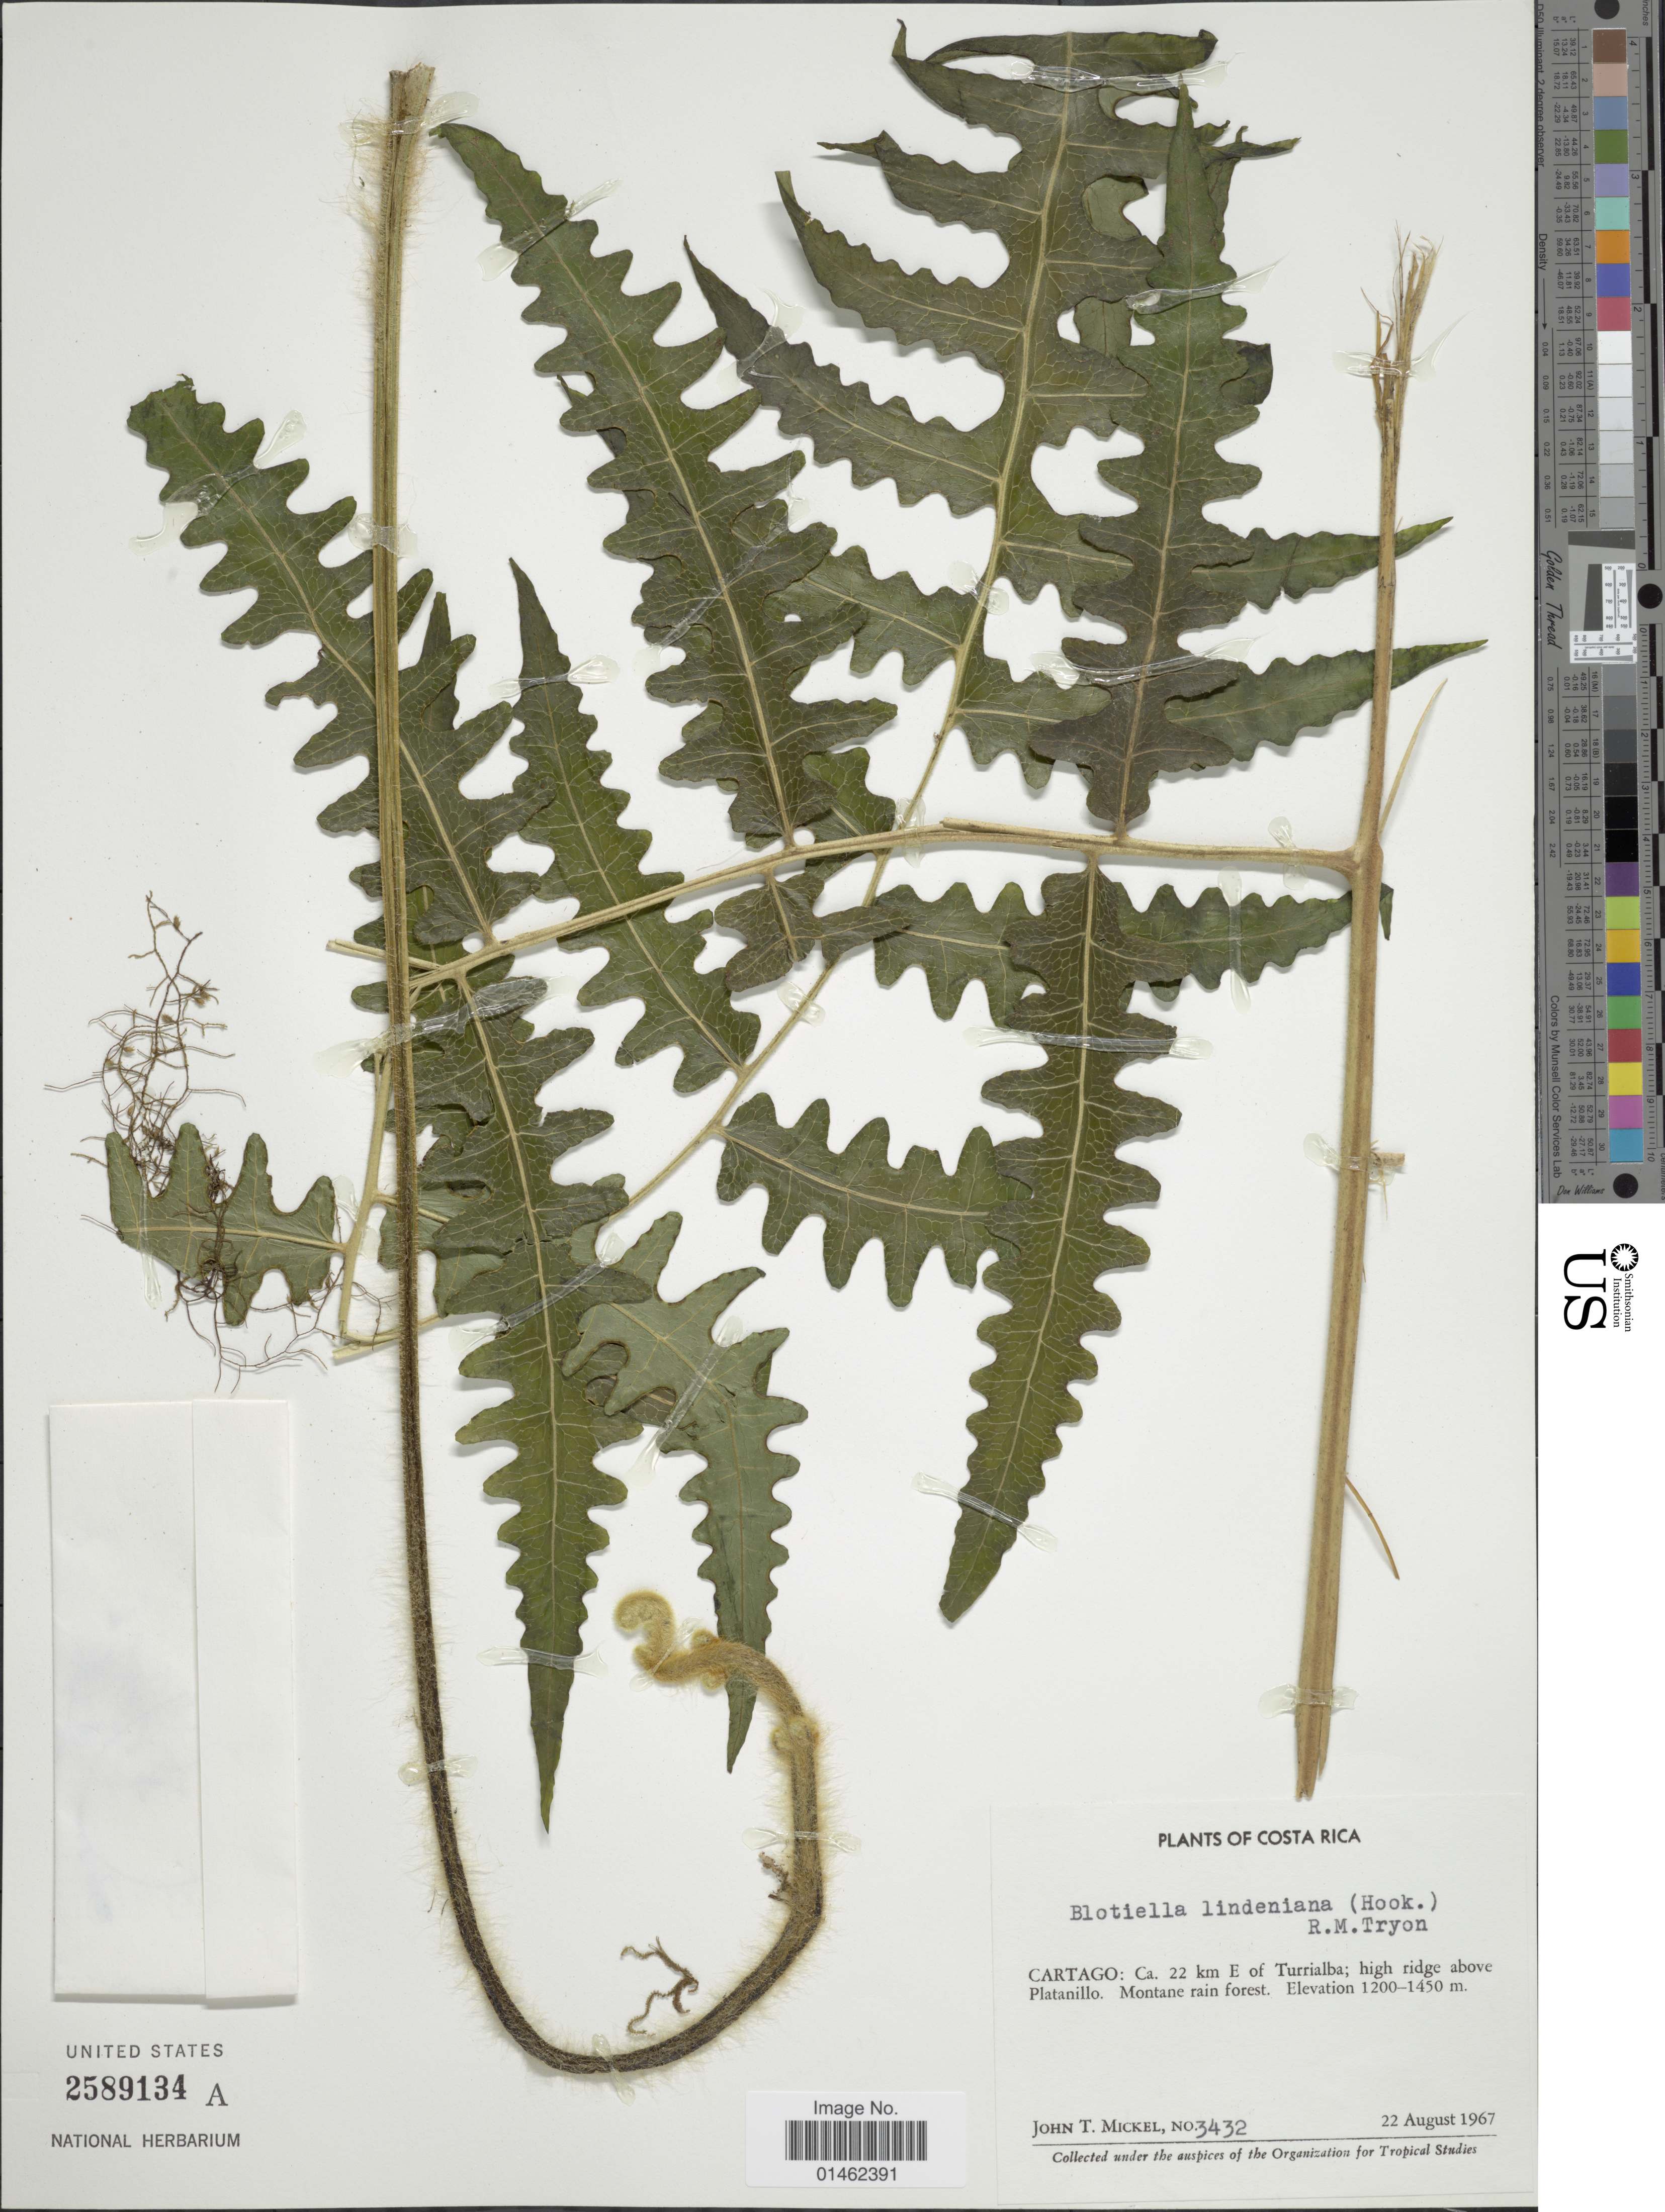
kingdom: Plantae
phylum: Tracheophyta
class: Polypodiopsida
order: Polypodiales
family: Dennstaedtiaceae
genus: Blotiella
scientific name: Blotiella lindeniana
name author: (Hook.) R.M. Tryon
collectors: J. T. Mickel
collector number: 3432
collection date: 1967-08-22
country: Costa Rica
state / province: Cartago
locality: Ca. 22 km E of Turrialba; high ridge above Platanillo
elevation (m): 1200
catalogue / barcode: US 2589134A